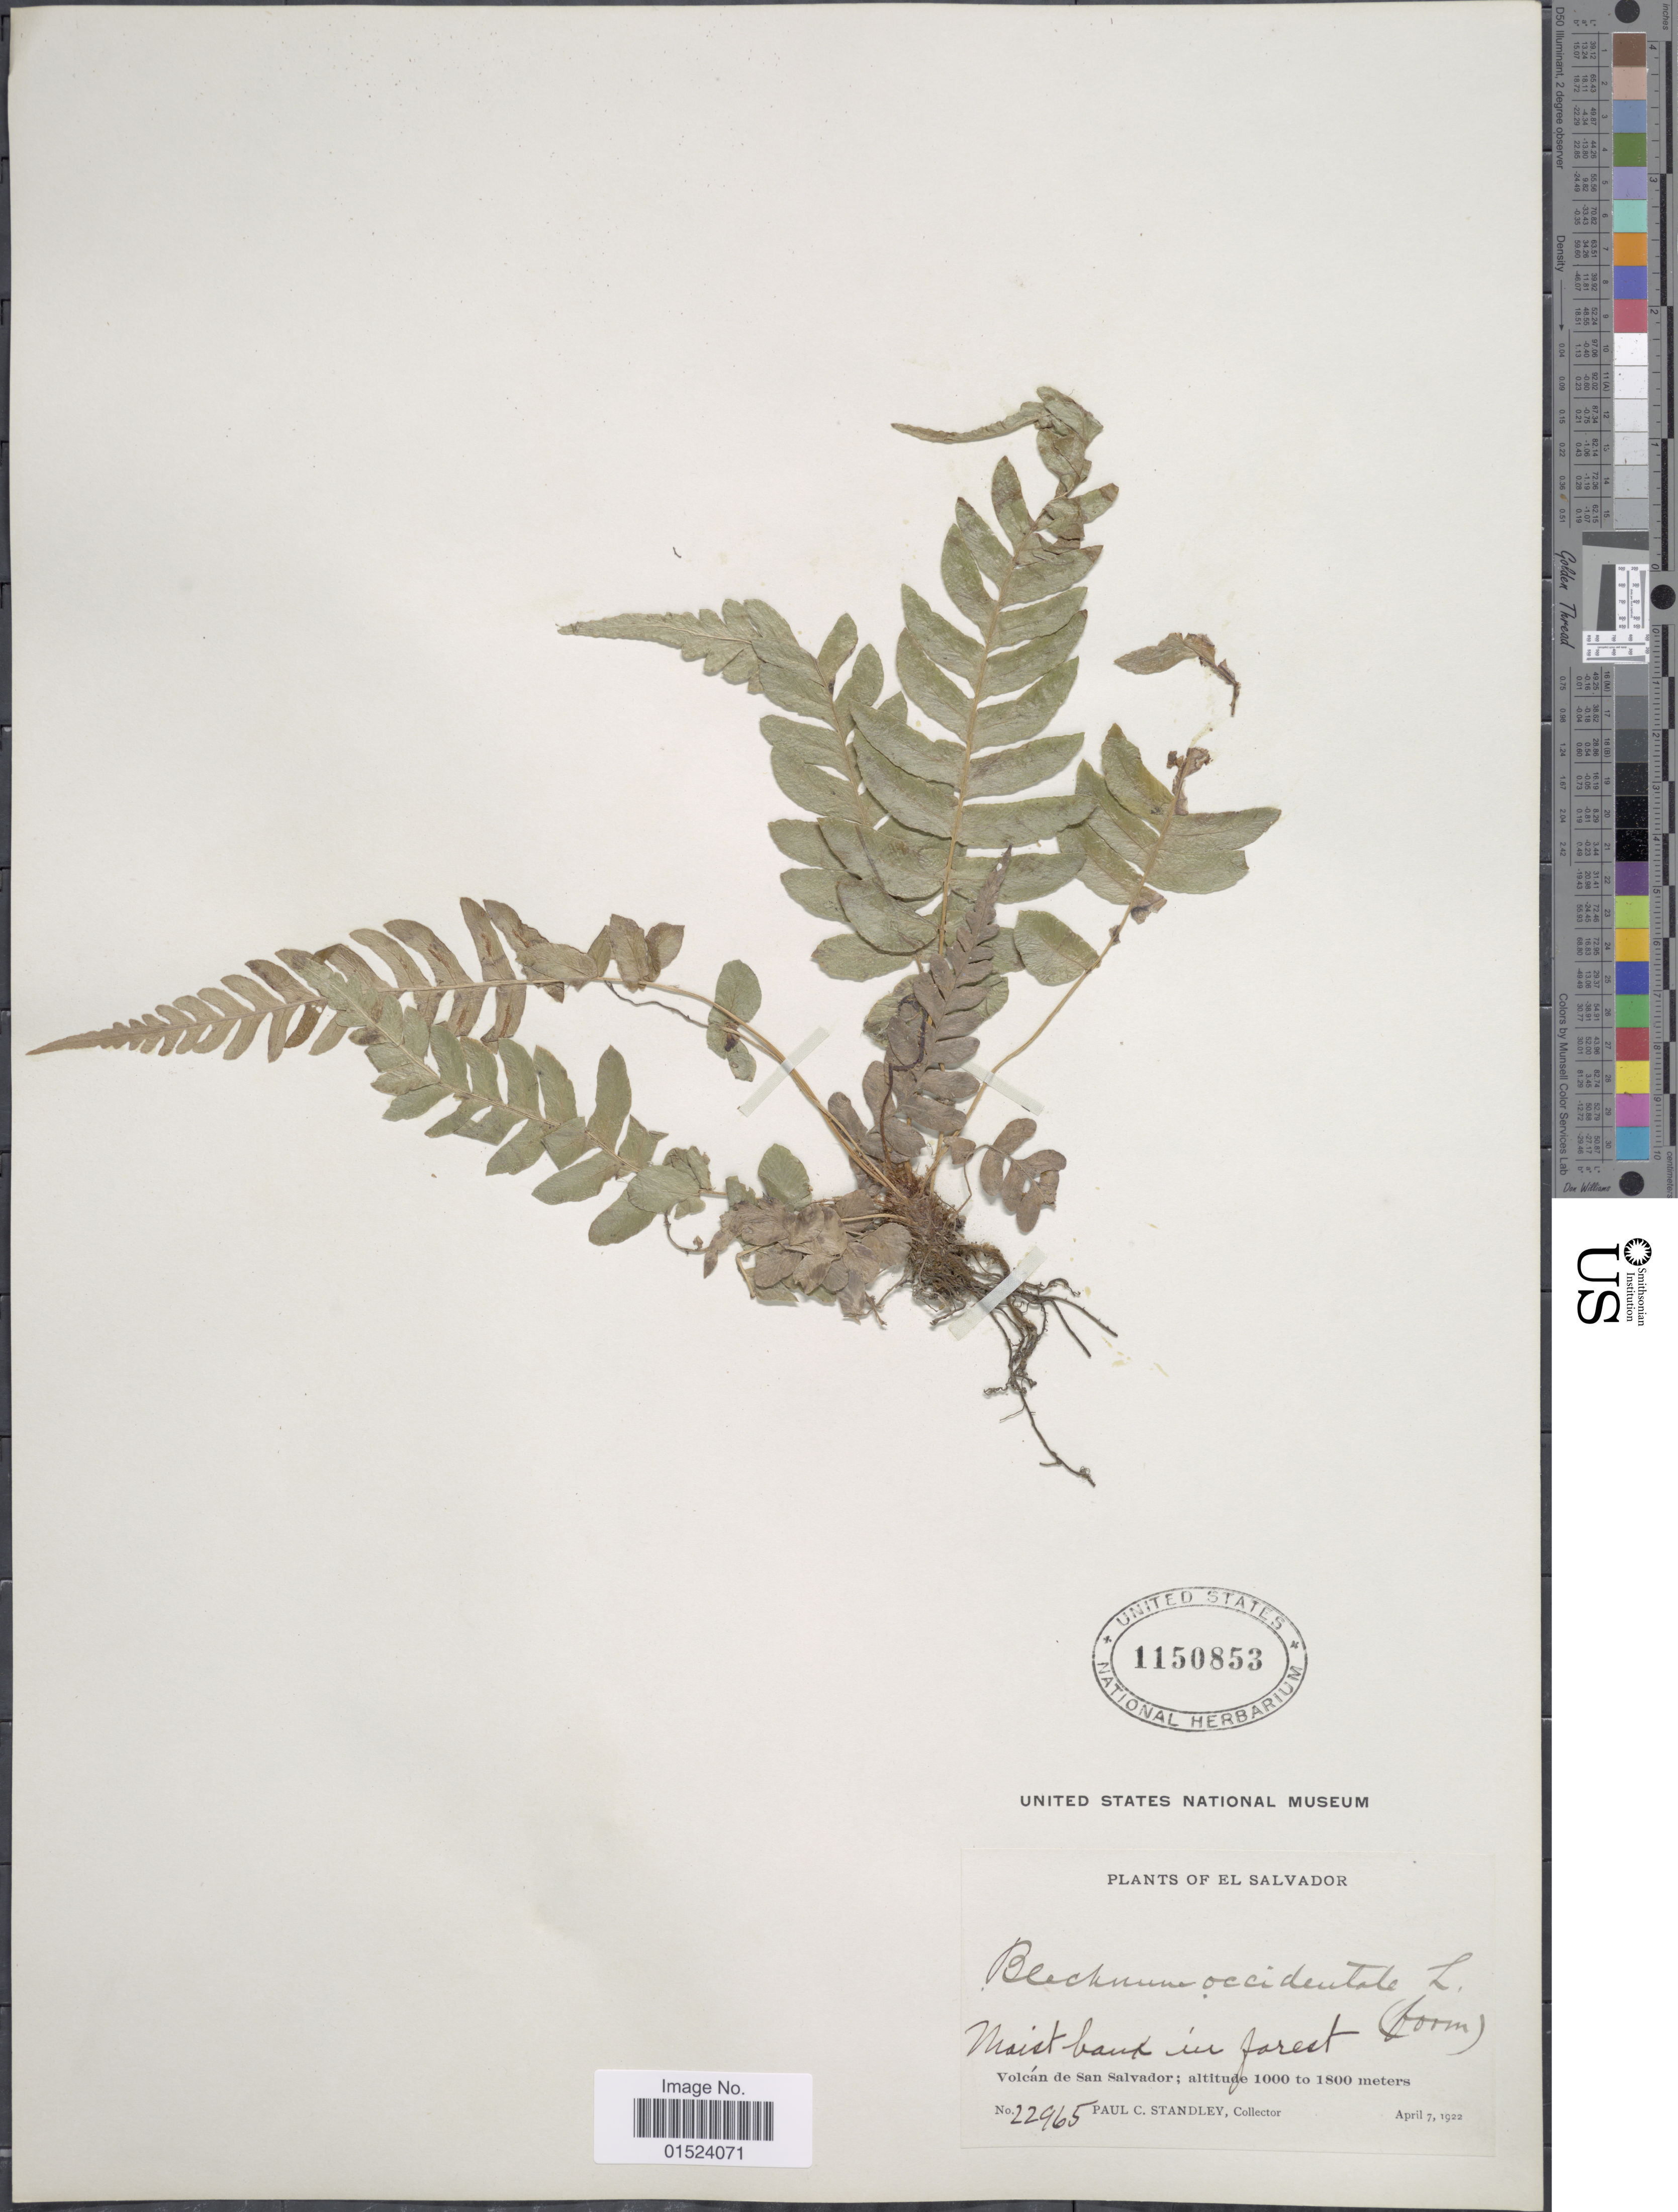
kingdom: Plantae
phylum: Tracheophyta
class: Polypodiopsida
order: Polypodiales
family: Blechnaceae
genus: Blechnum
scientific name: Blechnum glandulosum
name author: Link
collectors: P. C. Standley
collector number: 22965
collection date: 1922-04-07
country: El Salvador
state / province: San Salvador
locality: Volcán de San Salvador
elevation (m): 1000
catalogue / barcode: US 1150853